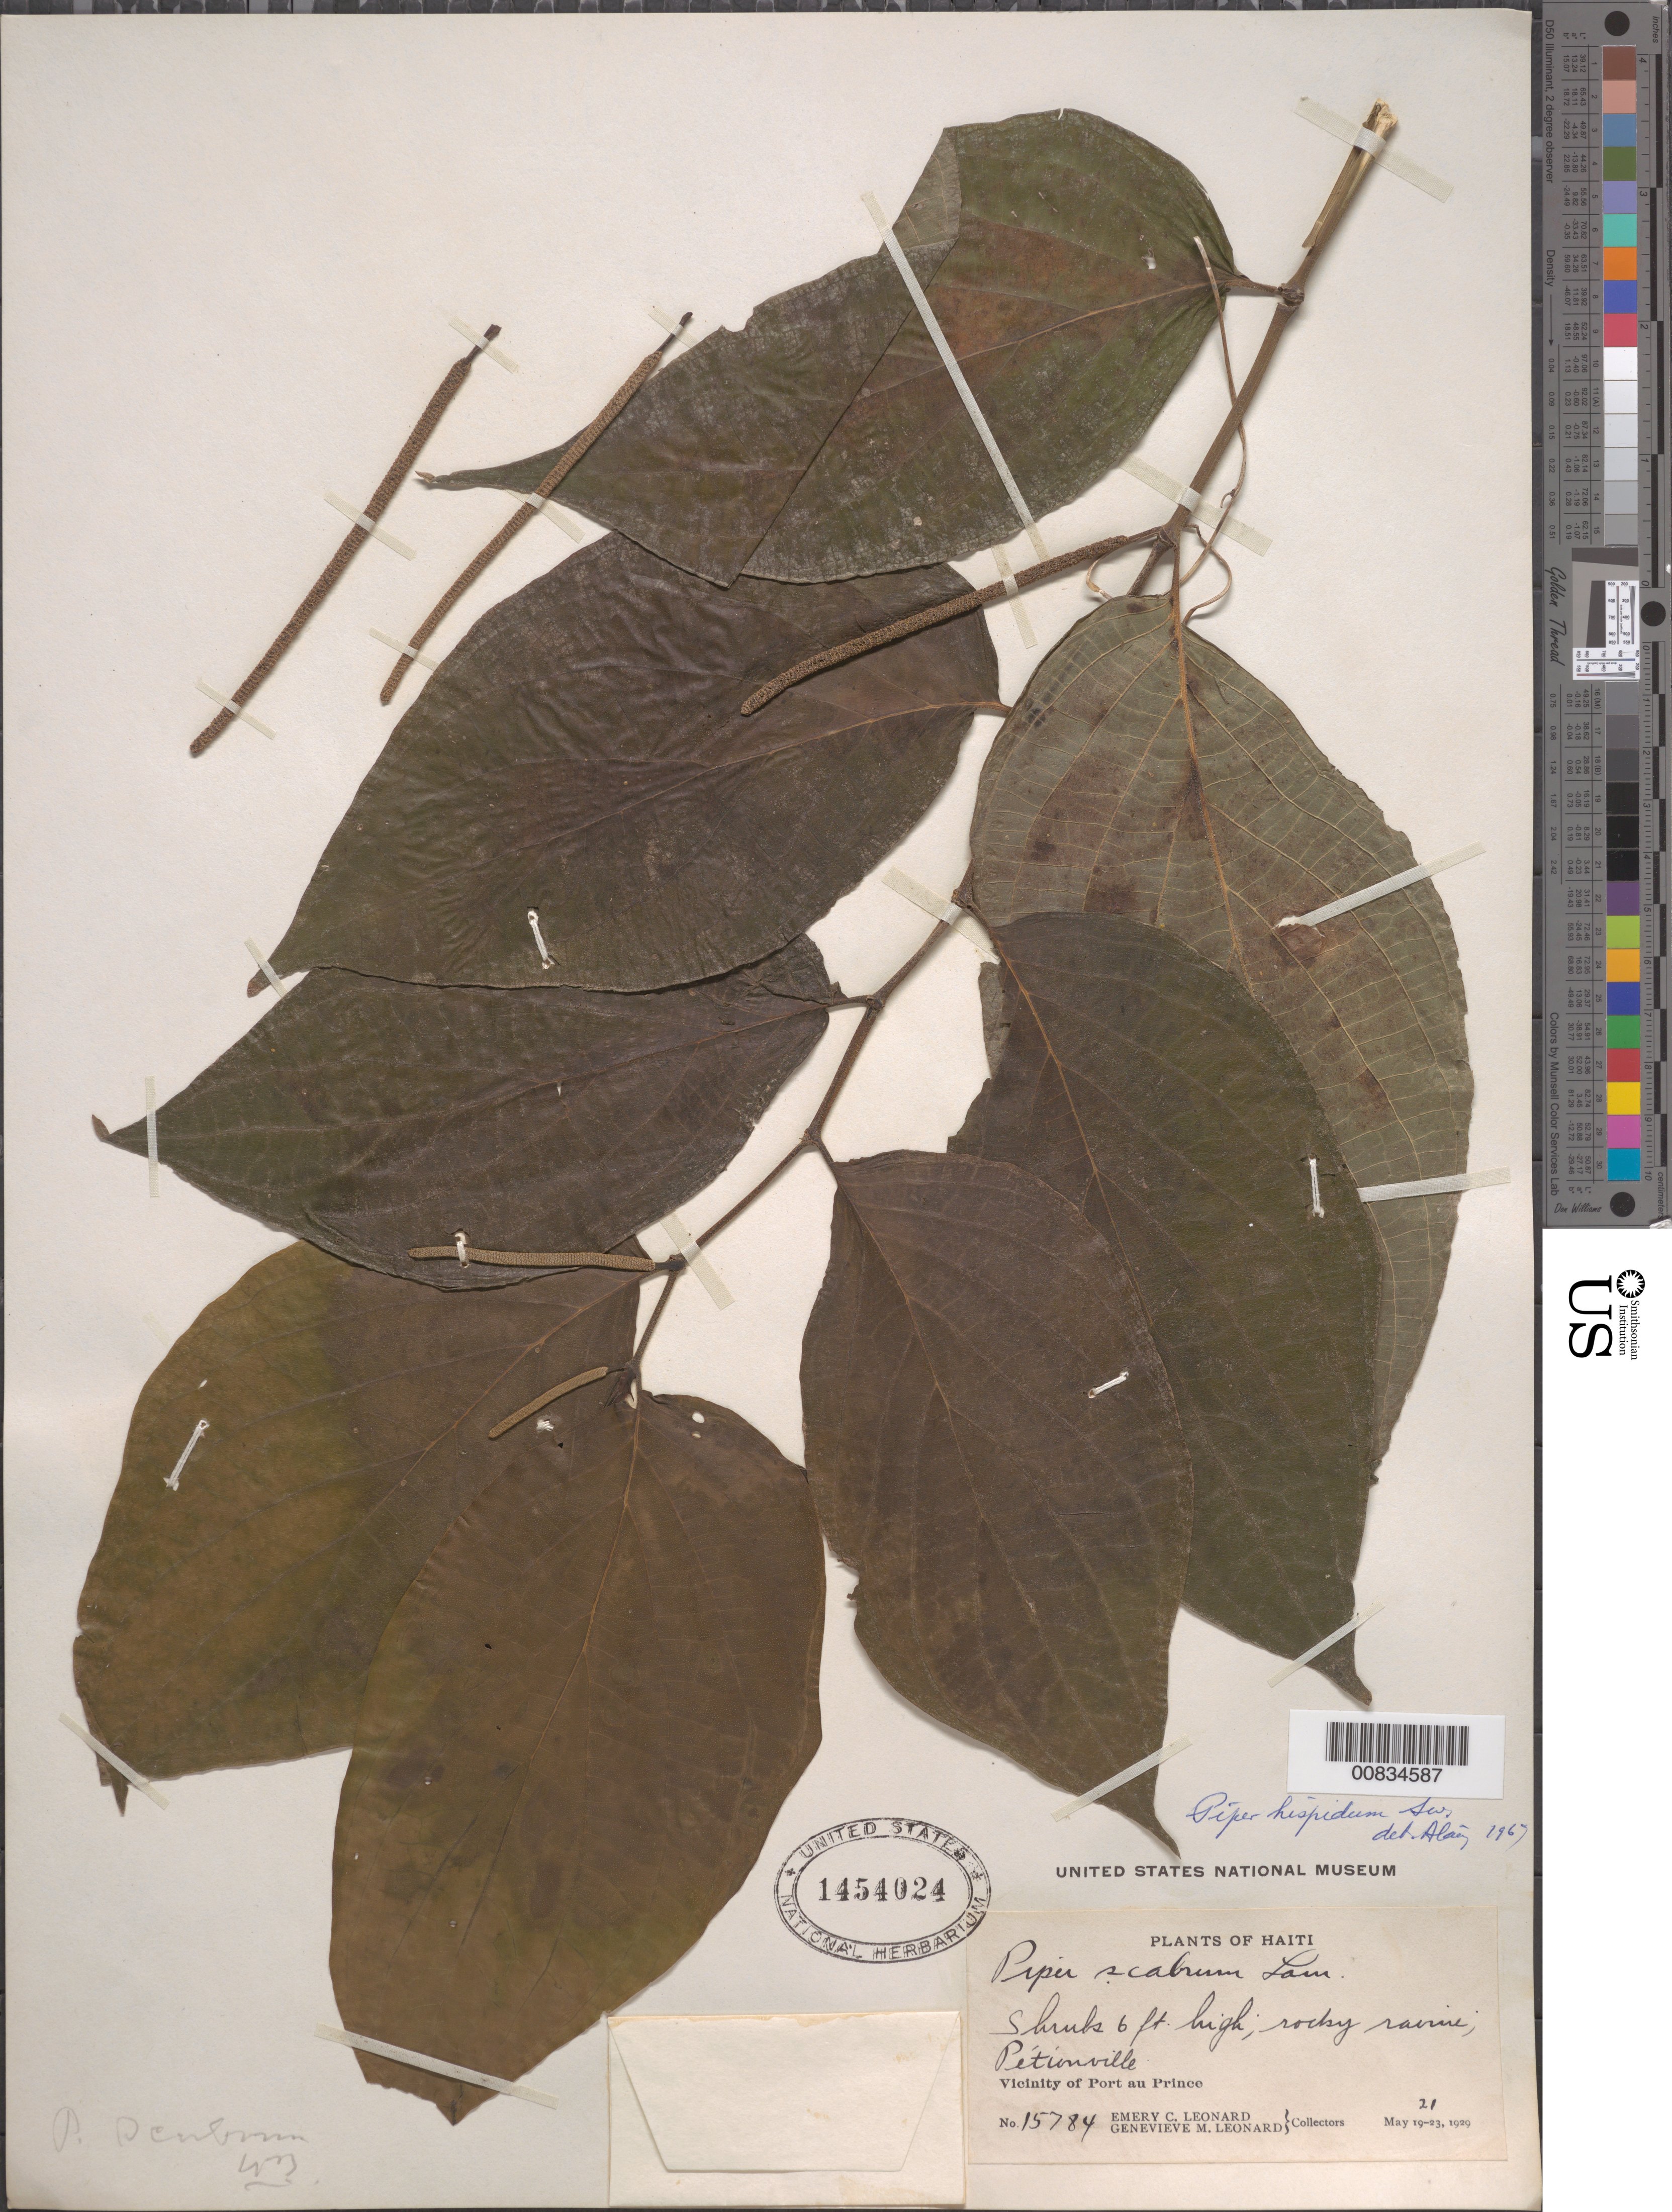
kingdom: Plantae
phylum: Tracheophyta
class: Magnoliopsida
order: Piperales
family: Piperaceae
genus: Piper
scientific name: Piper hispidum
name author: Sw.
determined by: Liogier, Alain H.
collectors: E. C. Leonard & G. M. Leonard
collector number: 15784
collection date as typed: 21 May 1929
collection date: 1929-05-21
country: Haiti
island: Hispaniola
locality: Vicinity of Port-au-Prince. Pétionville.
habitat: Rocky ravine.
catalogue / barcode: US 1454024